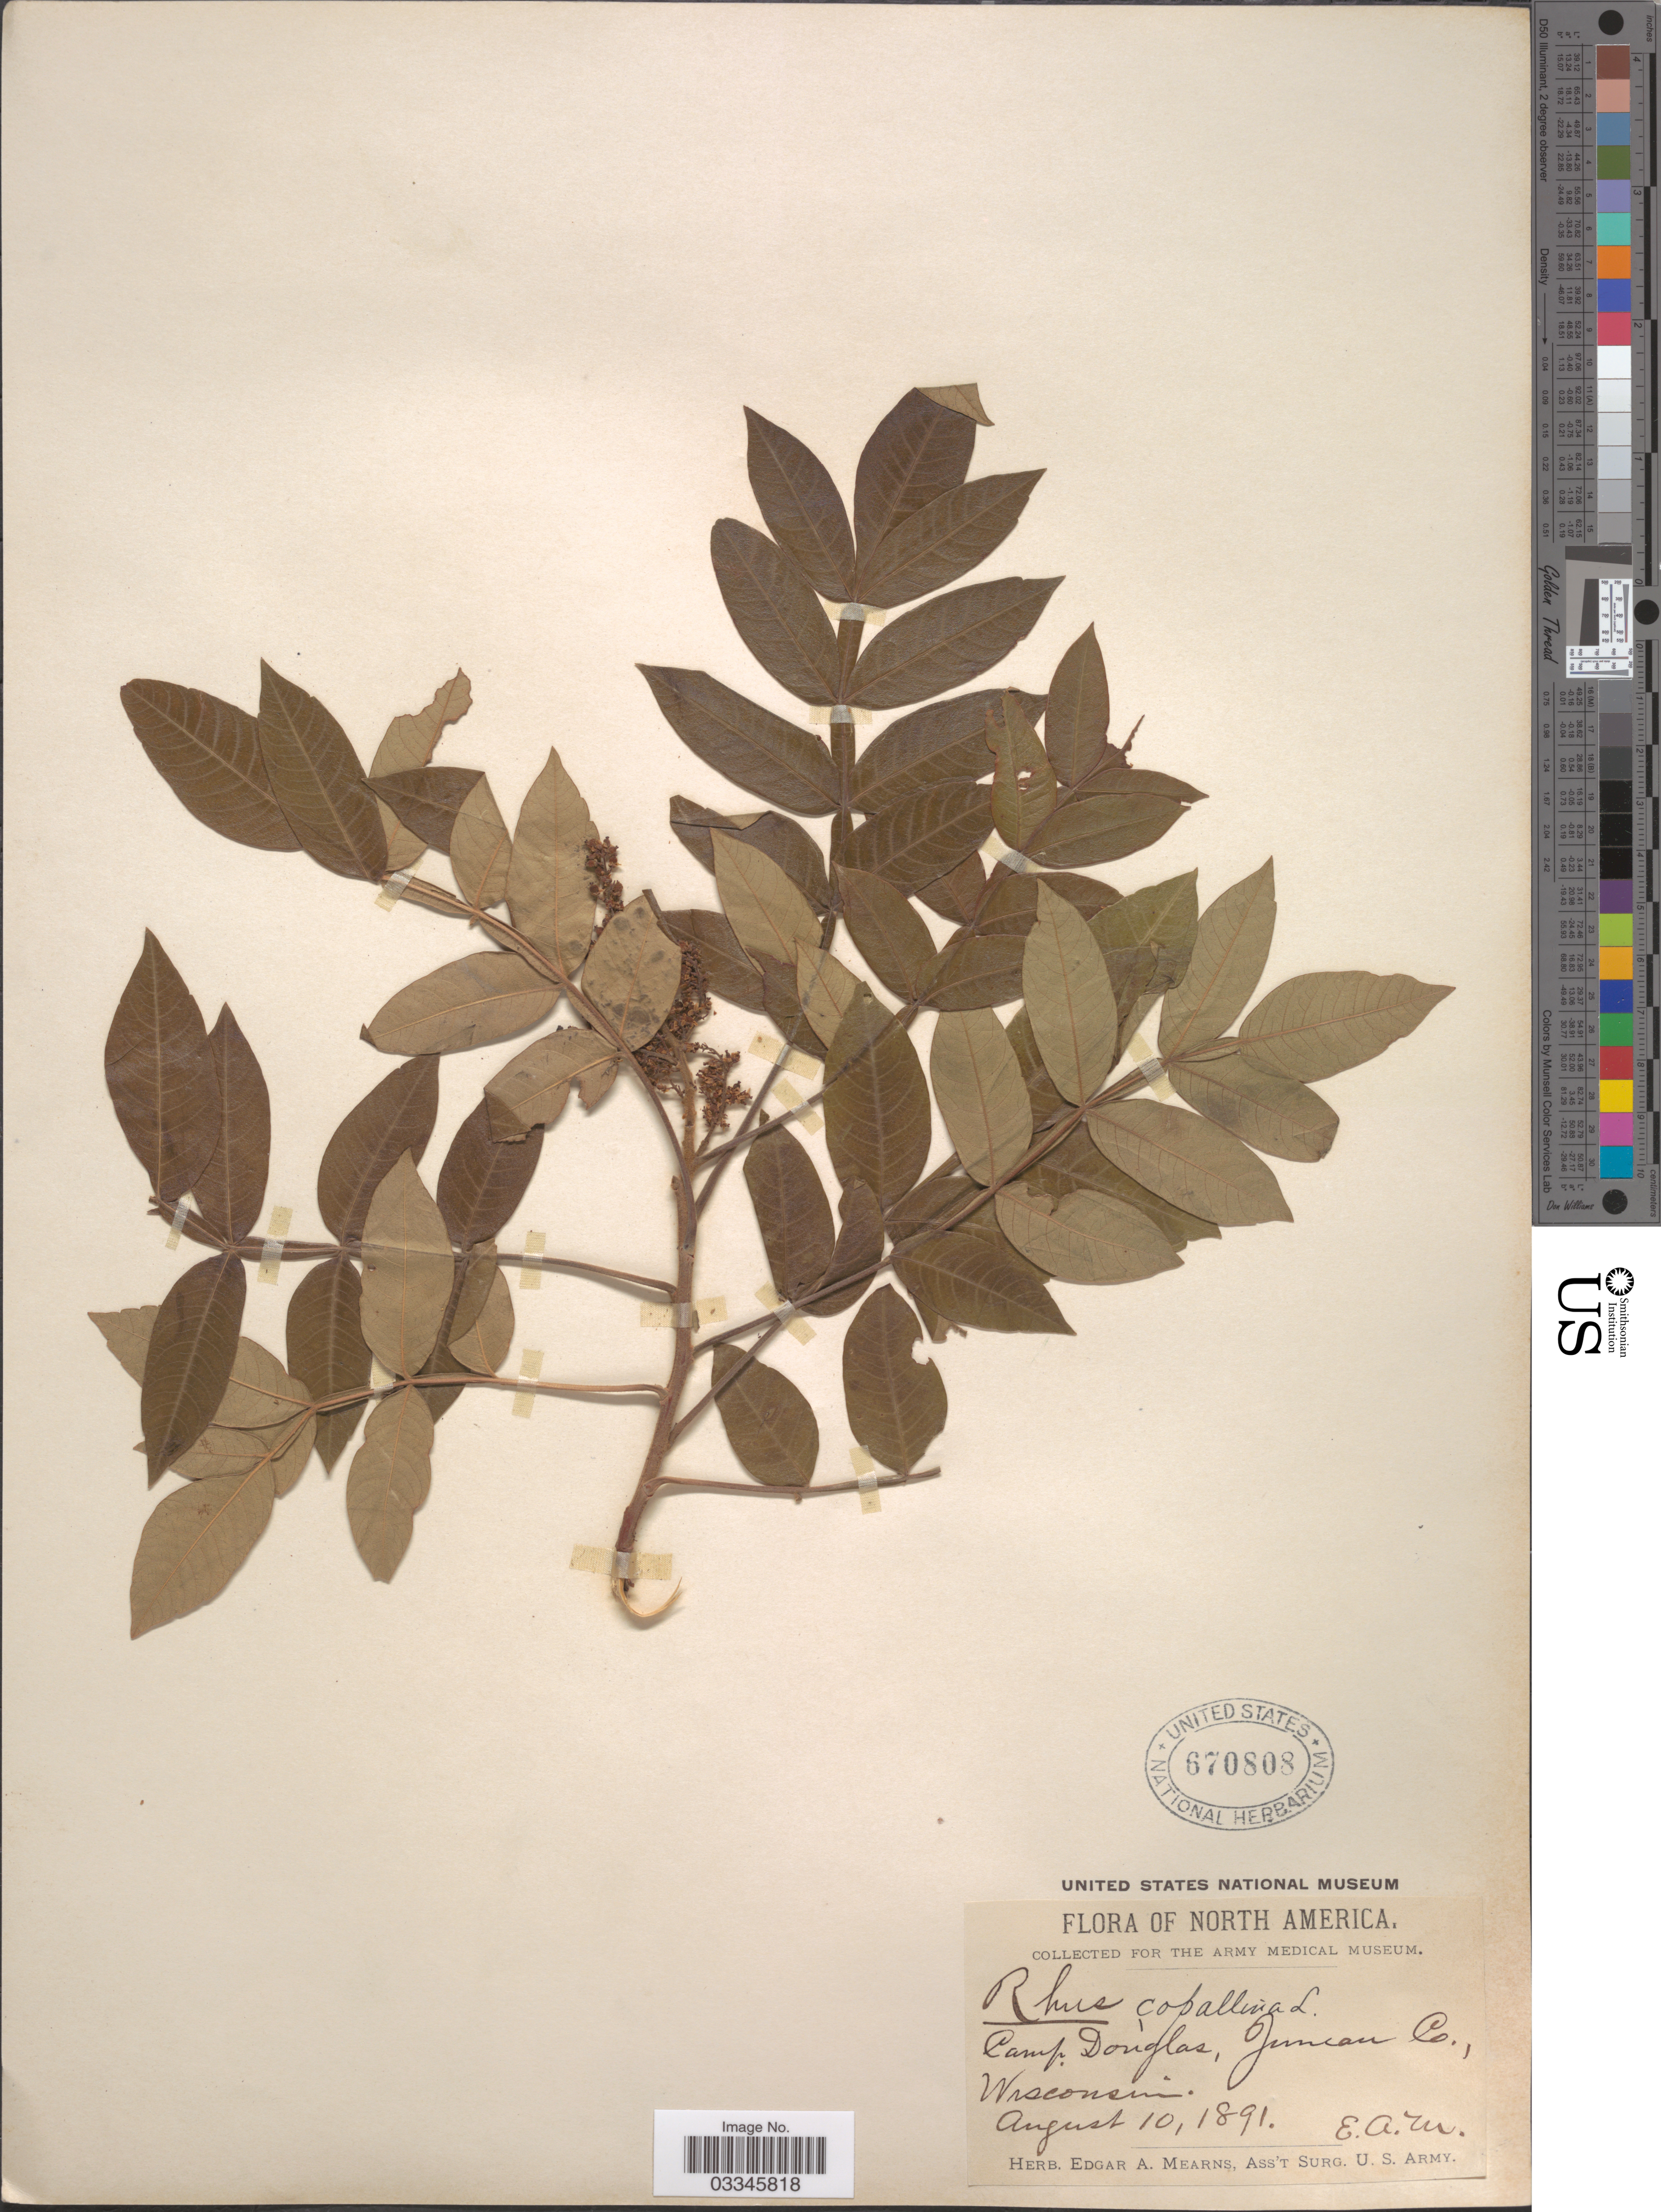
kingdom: Plantae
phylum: Tracheophyta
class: Magnoliopsida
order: Sapindales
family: Anacardiaceae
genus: Rhus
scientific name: Rhus copallinum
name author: L.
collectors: E. A. Mearns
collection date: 1891-08-10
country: United States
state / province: Wisconsin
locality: Camp Douglas, Juneau Co.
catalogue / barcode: US 670808